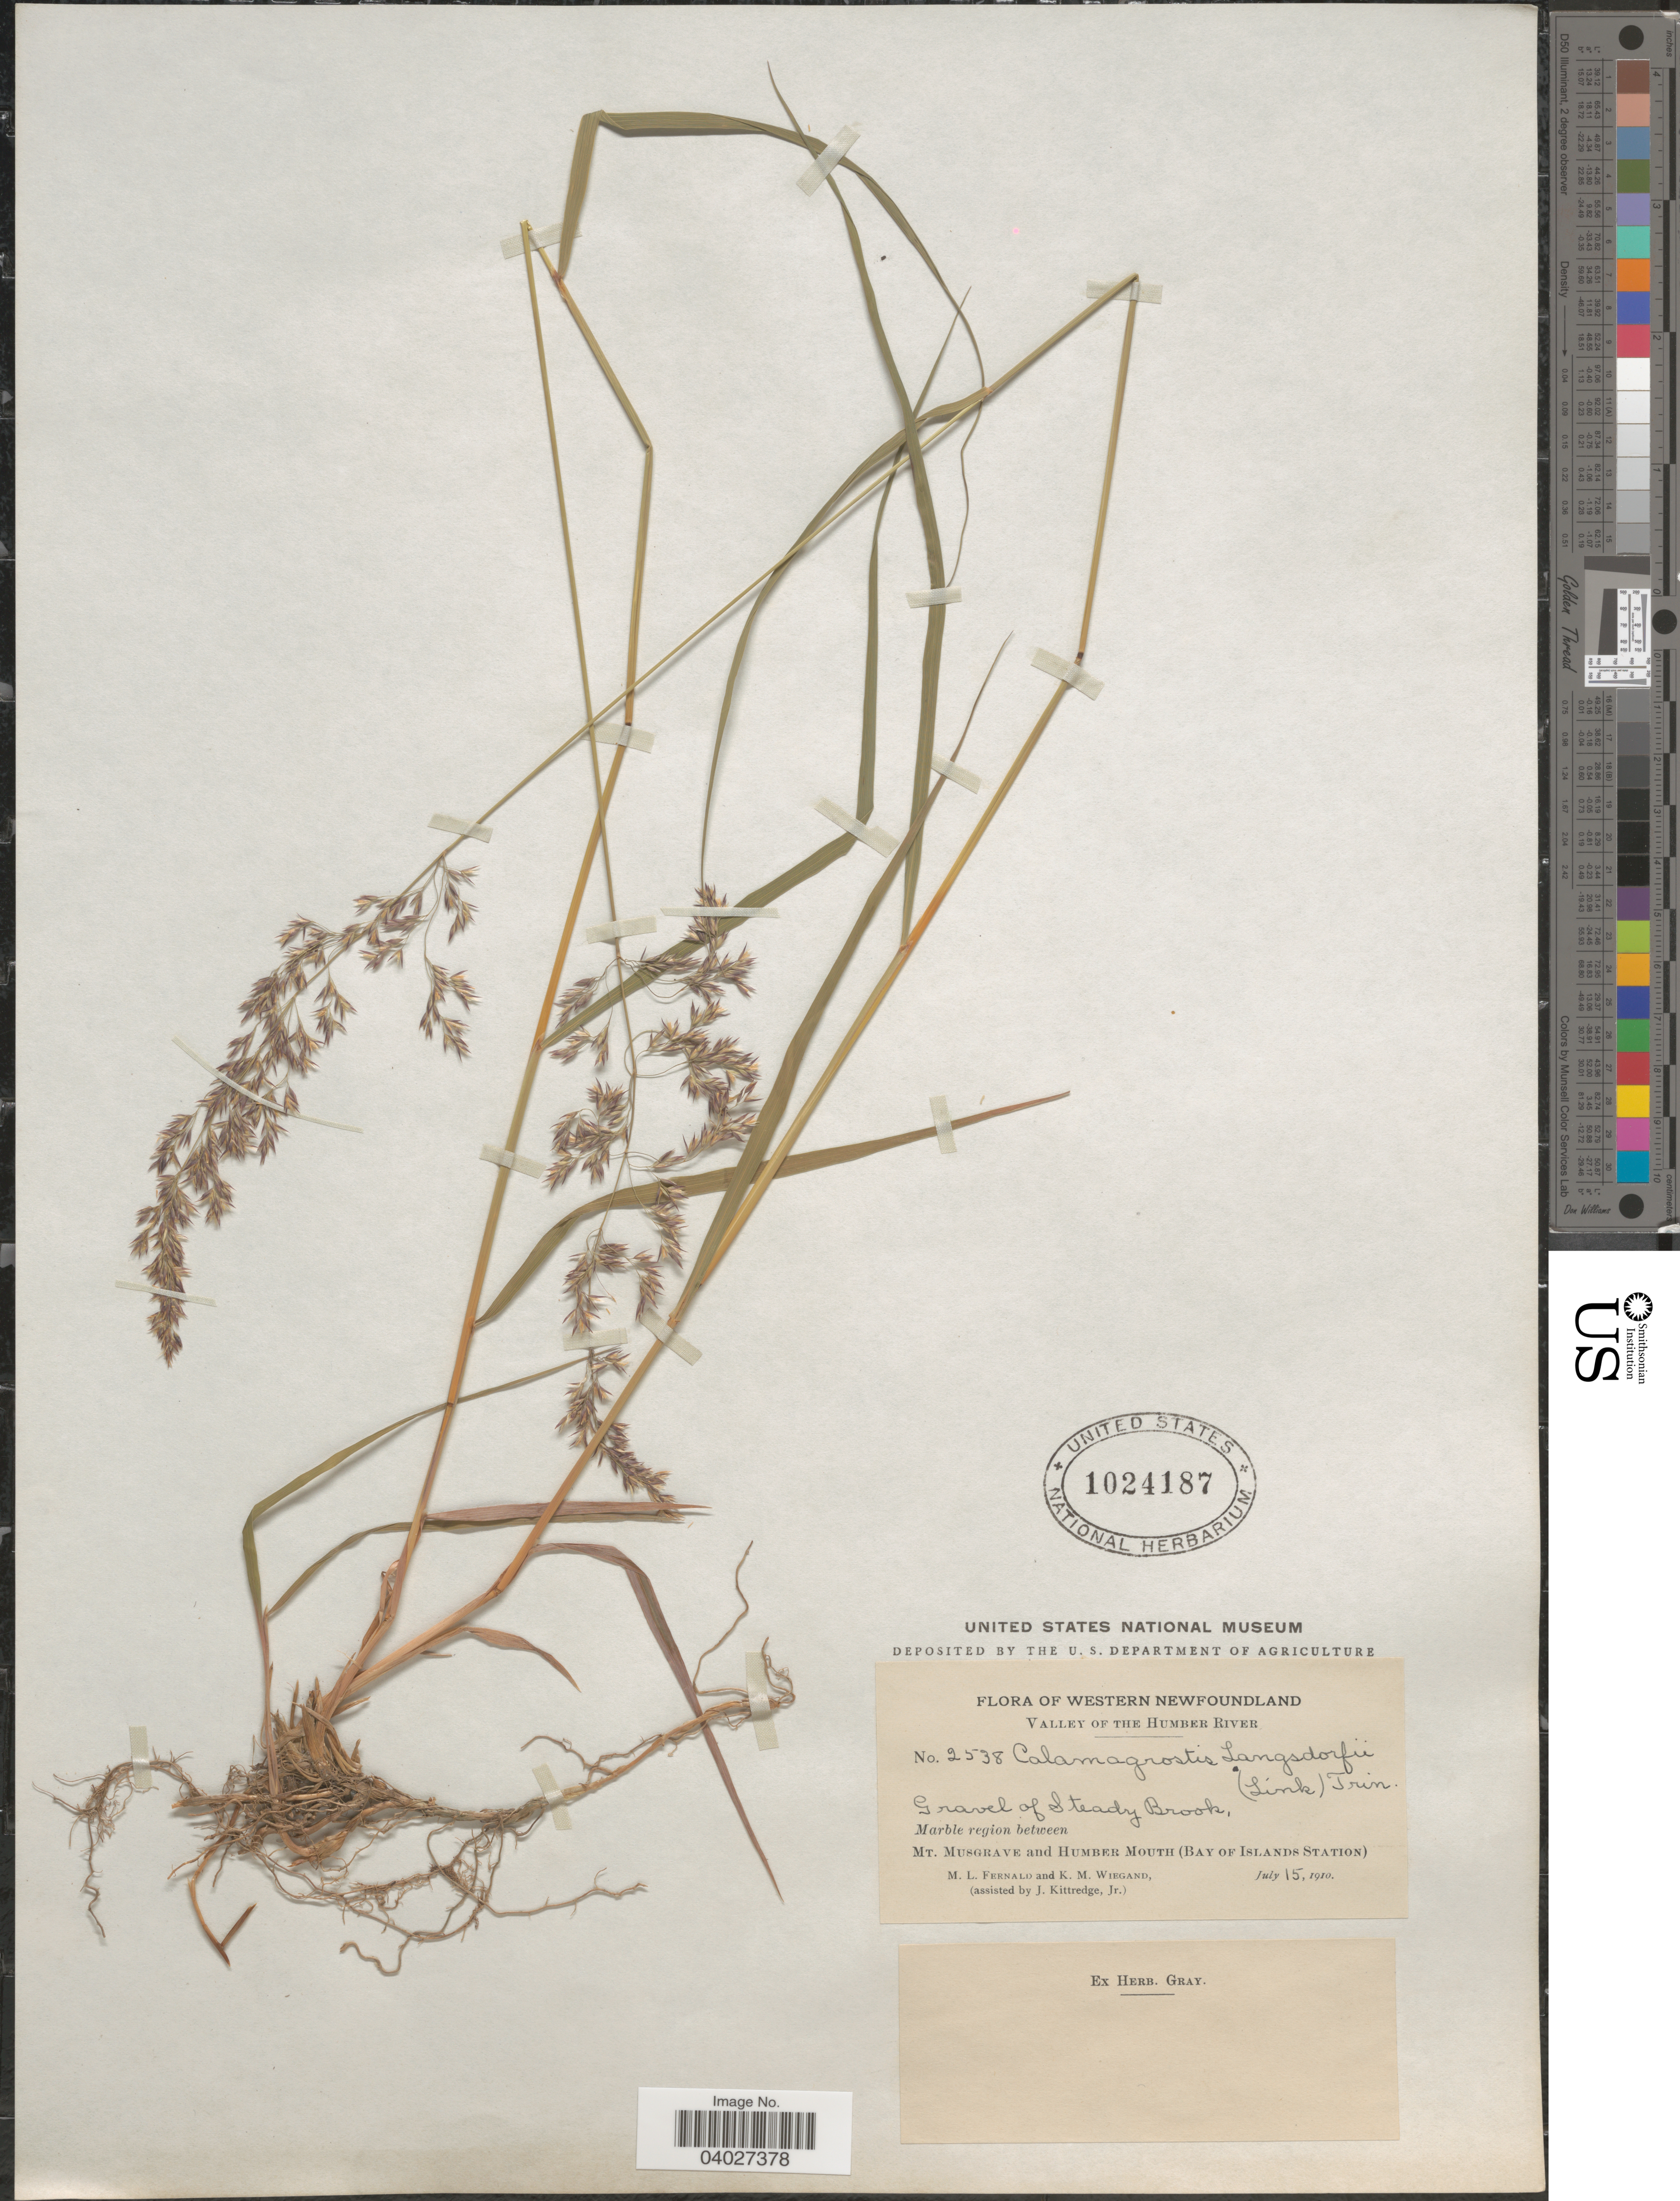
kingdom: Plantae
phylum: Tracheophyta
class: Liliopsida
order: Poales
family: Poaceae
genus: Calamagrostis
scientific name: Calamagrostis canadensis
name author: (Michx.) P. Beauv.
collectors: M. L. Fernald, K. M. Wiegand & J. Kittredge Jr.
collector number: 2538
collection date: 1910-07-15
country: Canada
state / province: Newfoundland and Labrador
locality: Western Newfoundland. Gravel of Steady Brook. Marble region between Mt. Musgrave and Humber Mouth (Bay of Islands Station).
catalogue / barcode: US 1024187